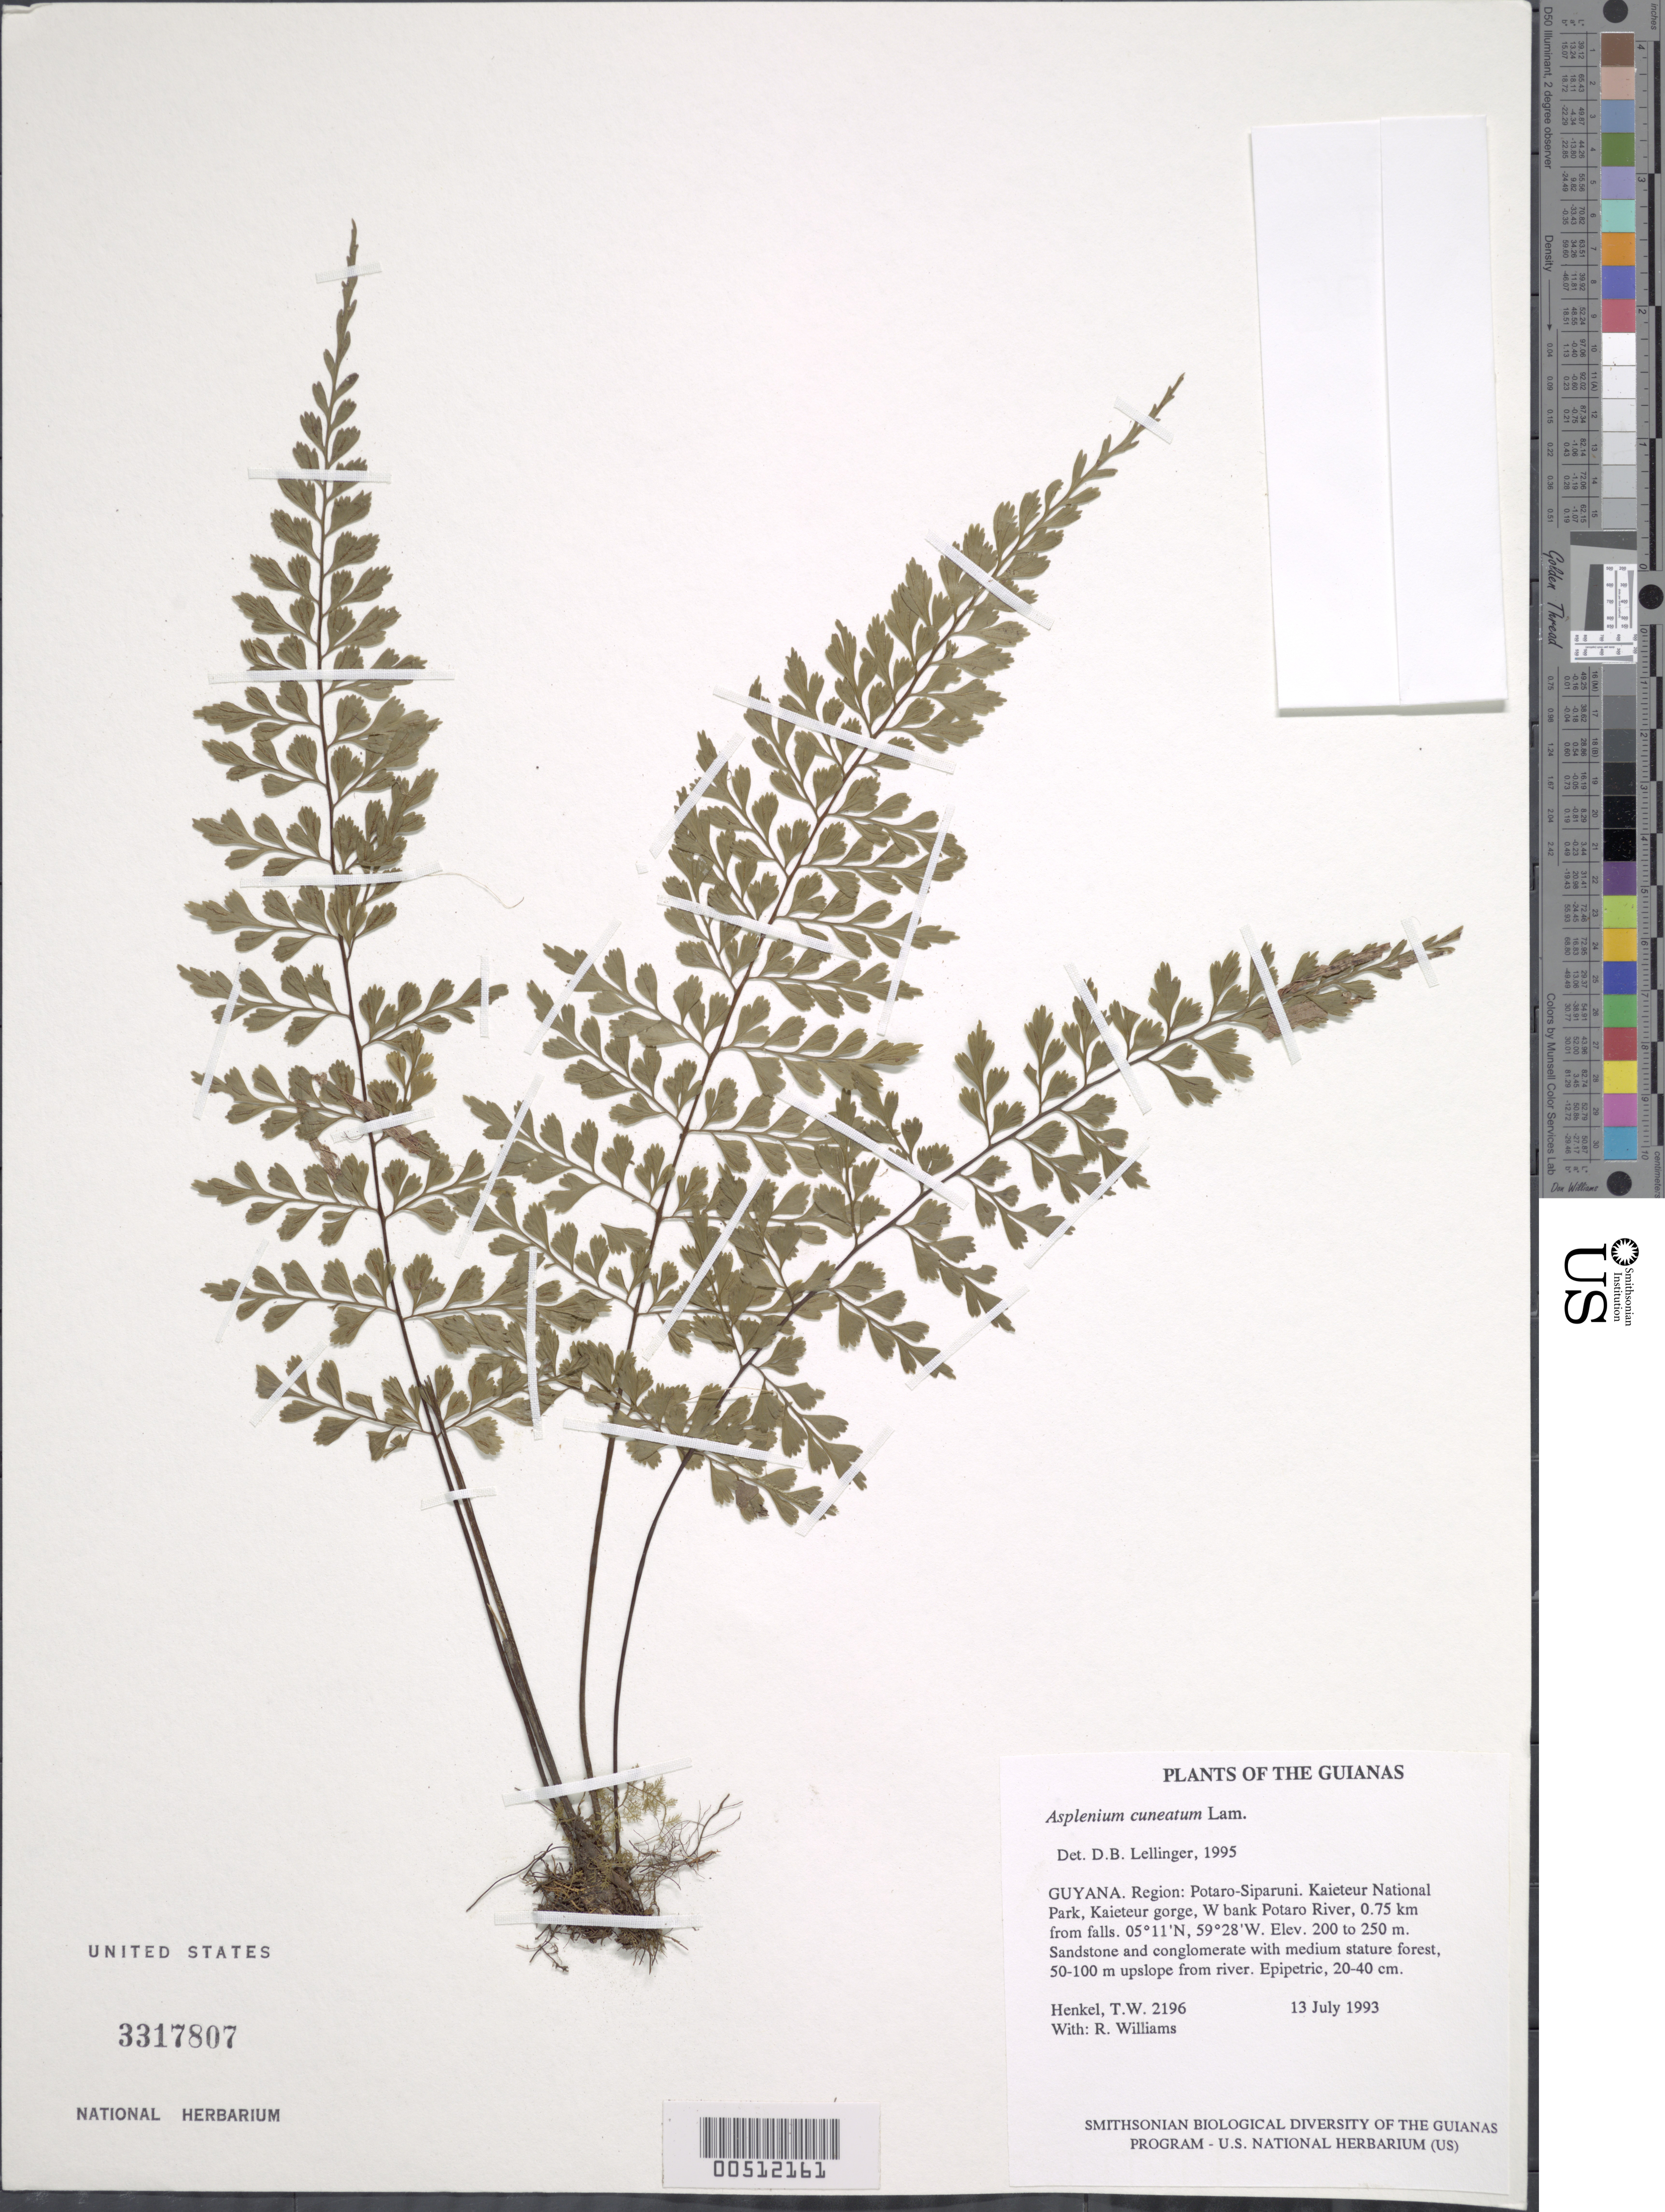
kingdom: Plantae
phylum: Tracheophyta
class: Polypodiopsida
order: Polypodiales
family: Aspleniaceae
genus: Asplenium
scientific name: Asplenium cuneatum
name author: Lam.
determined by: Lellinger, David B., (BOT), Smithsonian Institution - National Museum of Natural History (UNITED STATES)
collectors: T. Henkel & R. Williams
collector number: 2196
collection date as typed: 13 July 1993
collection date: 1993-07-13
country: Guyana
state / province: Potaro-Siparuni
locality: Kaieteur National Park, Kaieteur gorge, W bank Potaro R, 0.75 km from falls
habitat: Sandstone and conglomerate with medium stature forest, 50-100 m upslope from river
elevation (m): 200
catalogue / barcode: US 3317807